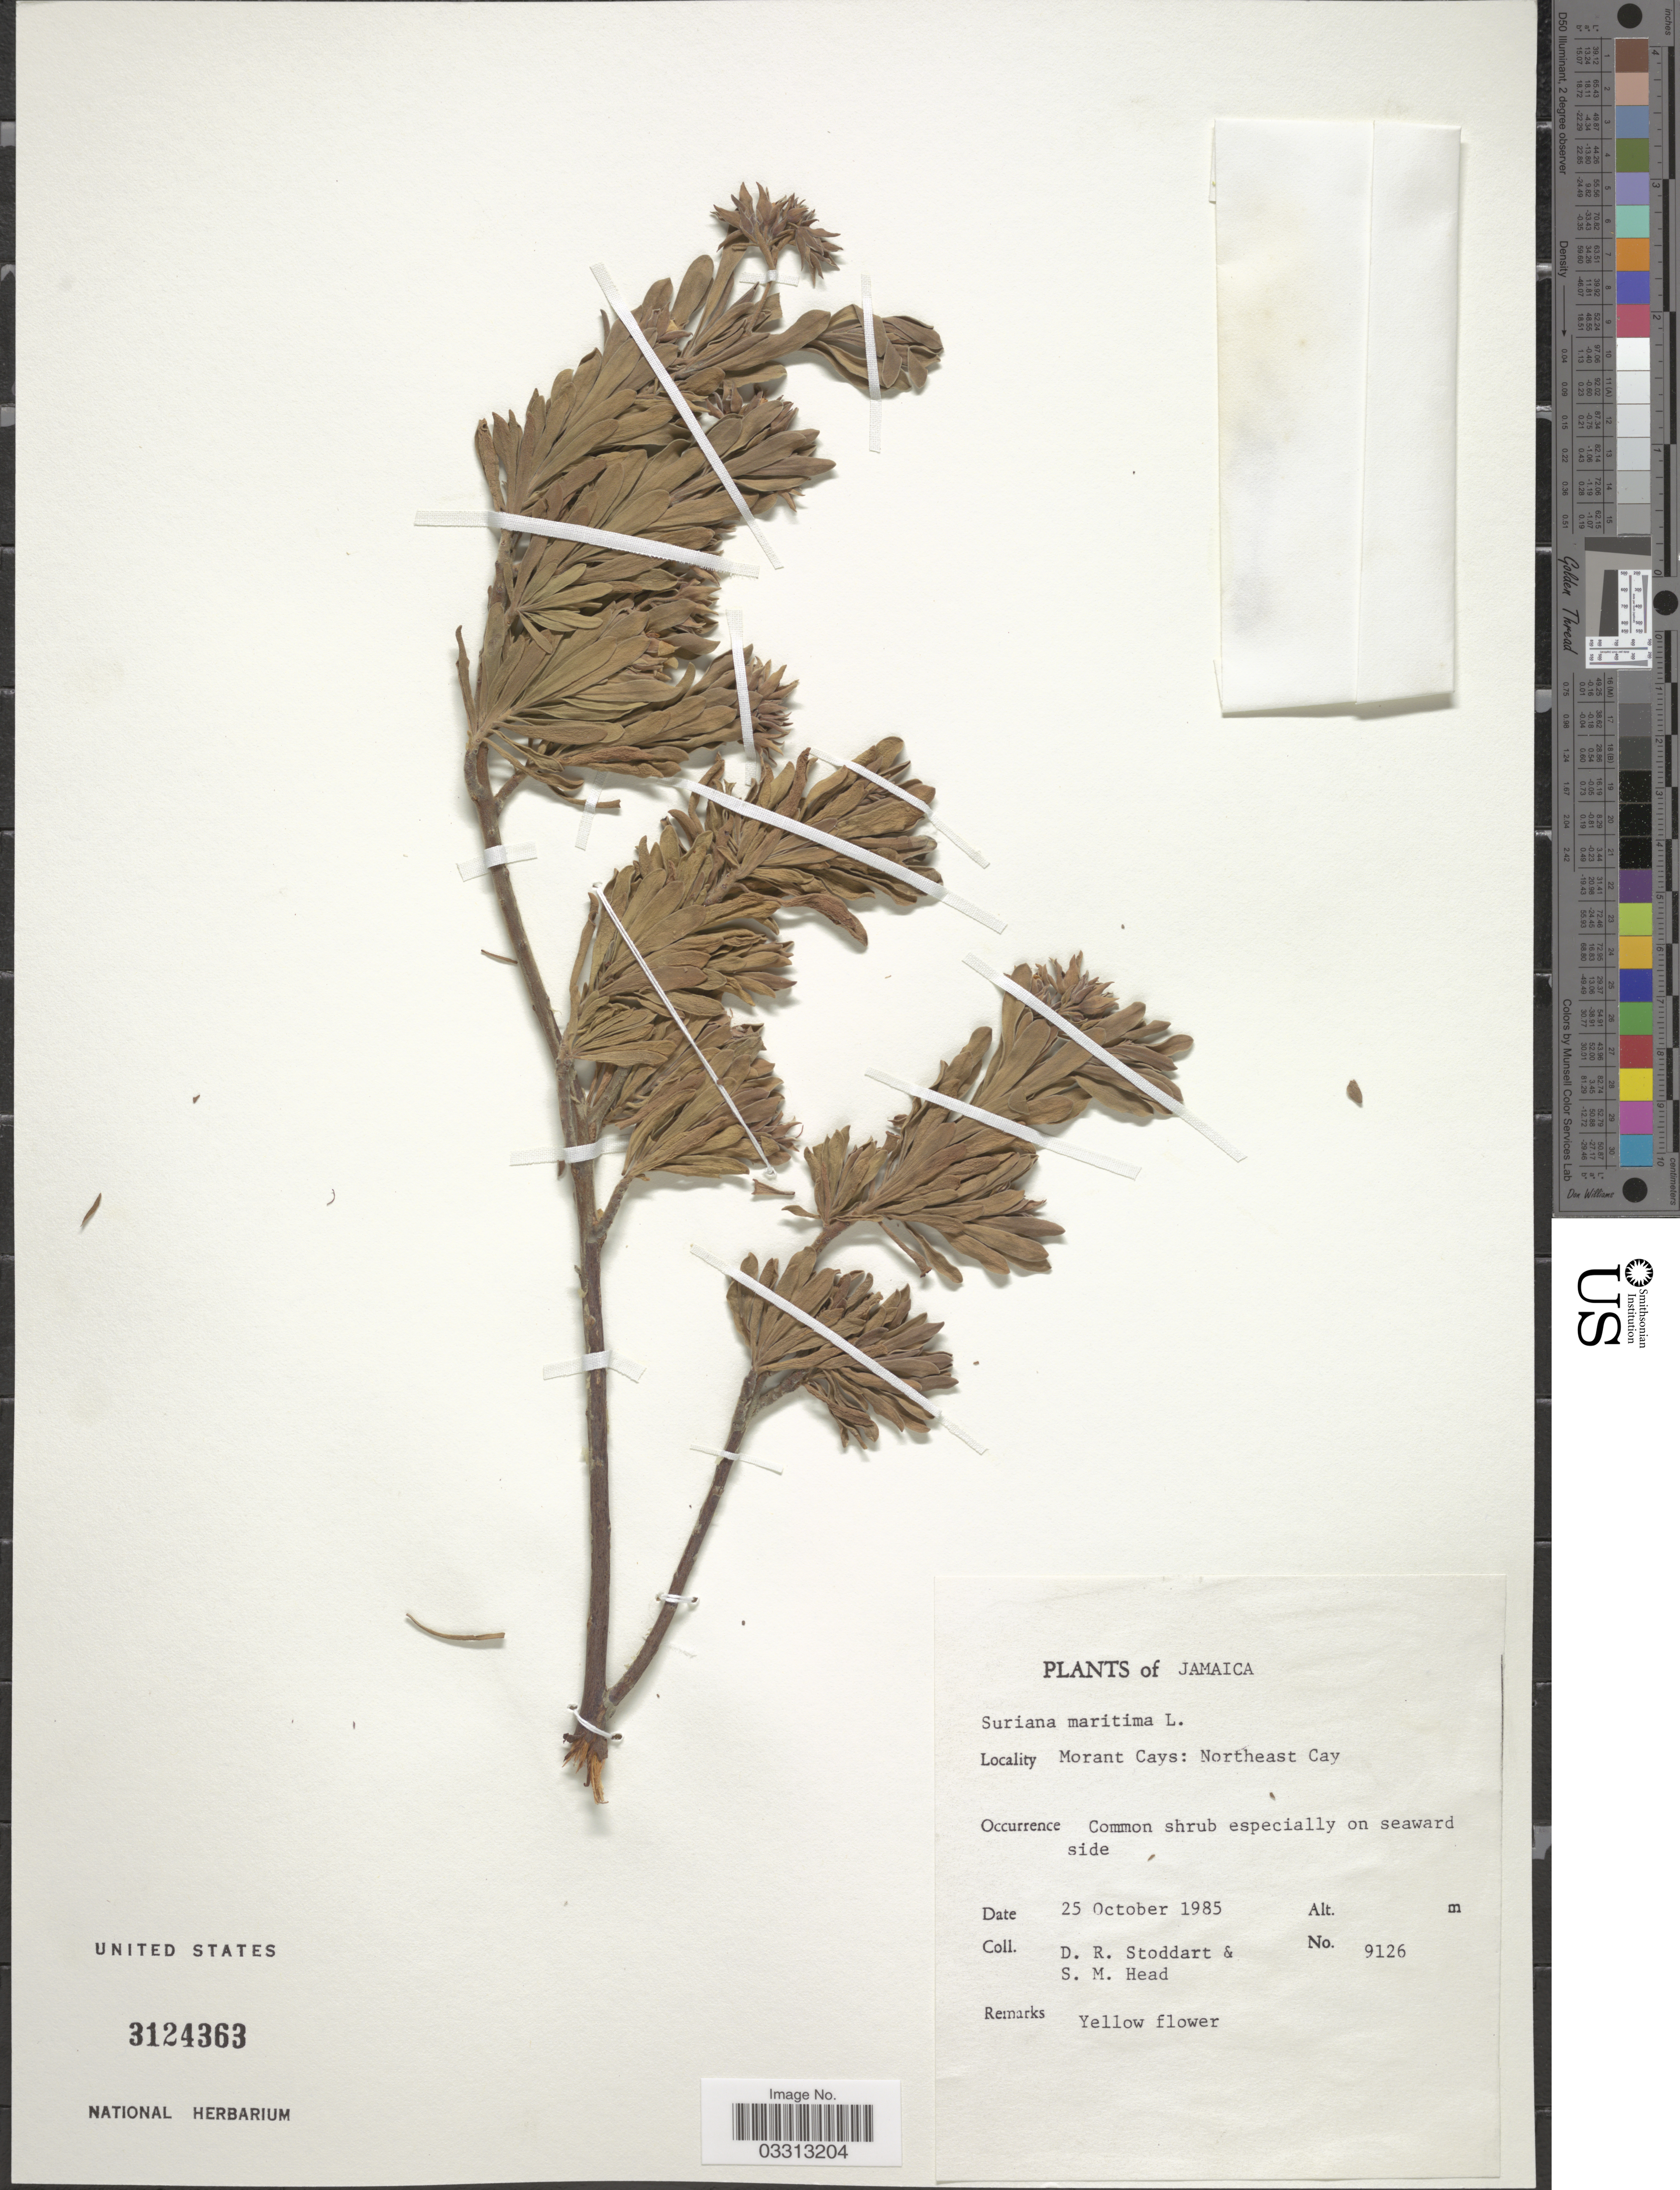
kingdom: Plantae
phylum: Tracheophyta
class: Magnoliopsida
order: Fabales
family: Surianaceae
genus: Suriana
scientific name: Suriana maritima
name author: L.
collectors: D. R. Stoddart & S. Head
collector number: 9126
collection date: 1985-10-25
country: Jamaica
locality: Morant Cays: Northeast Cay.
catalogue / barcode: US 3124363